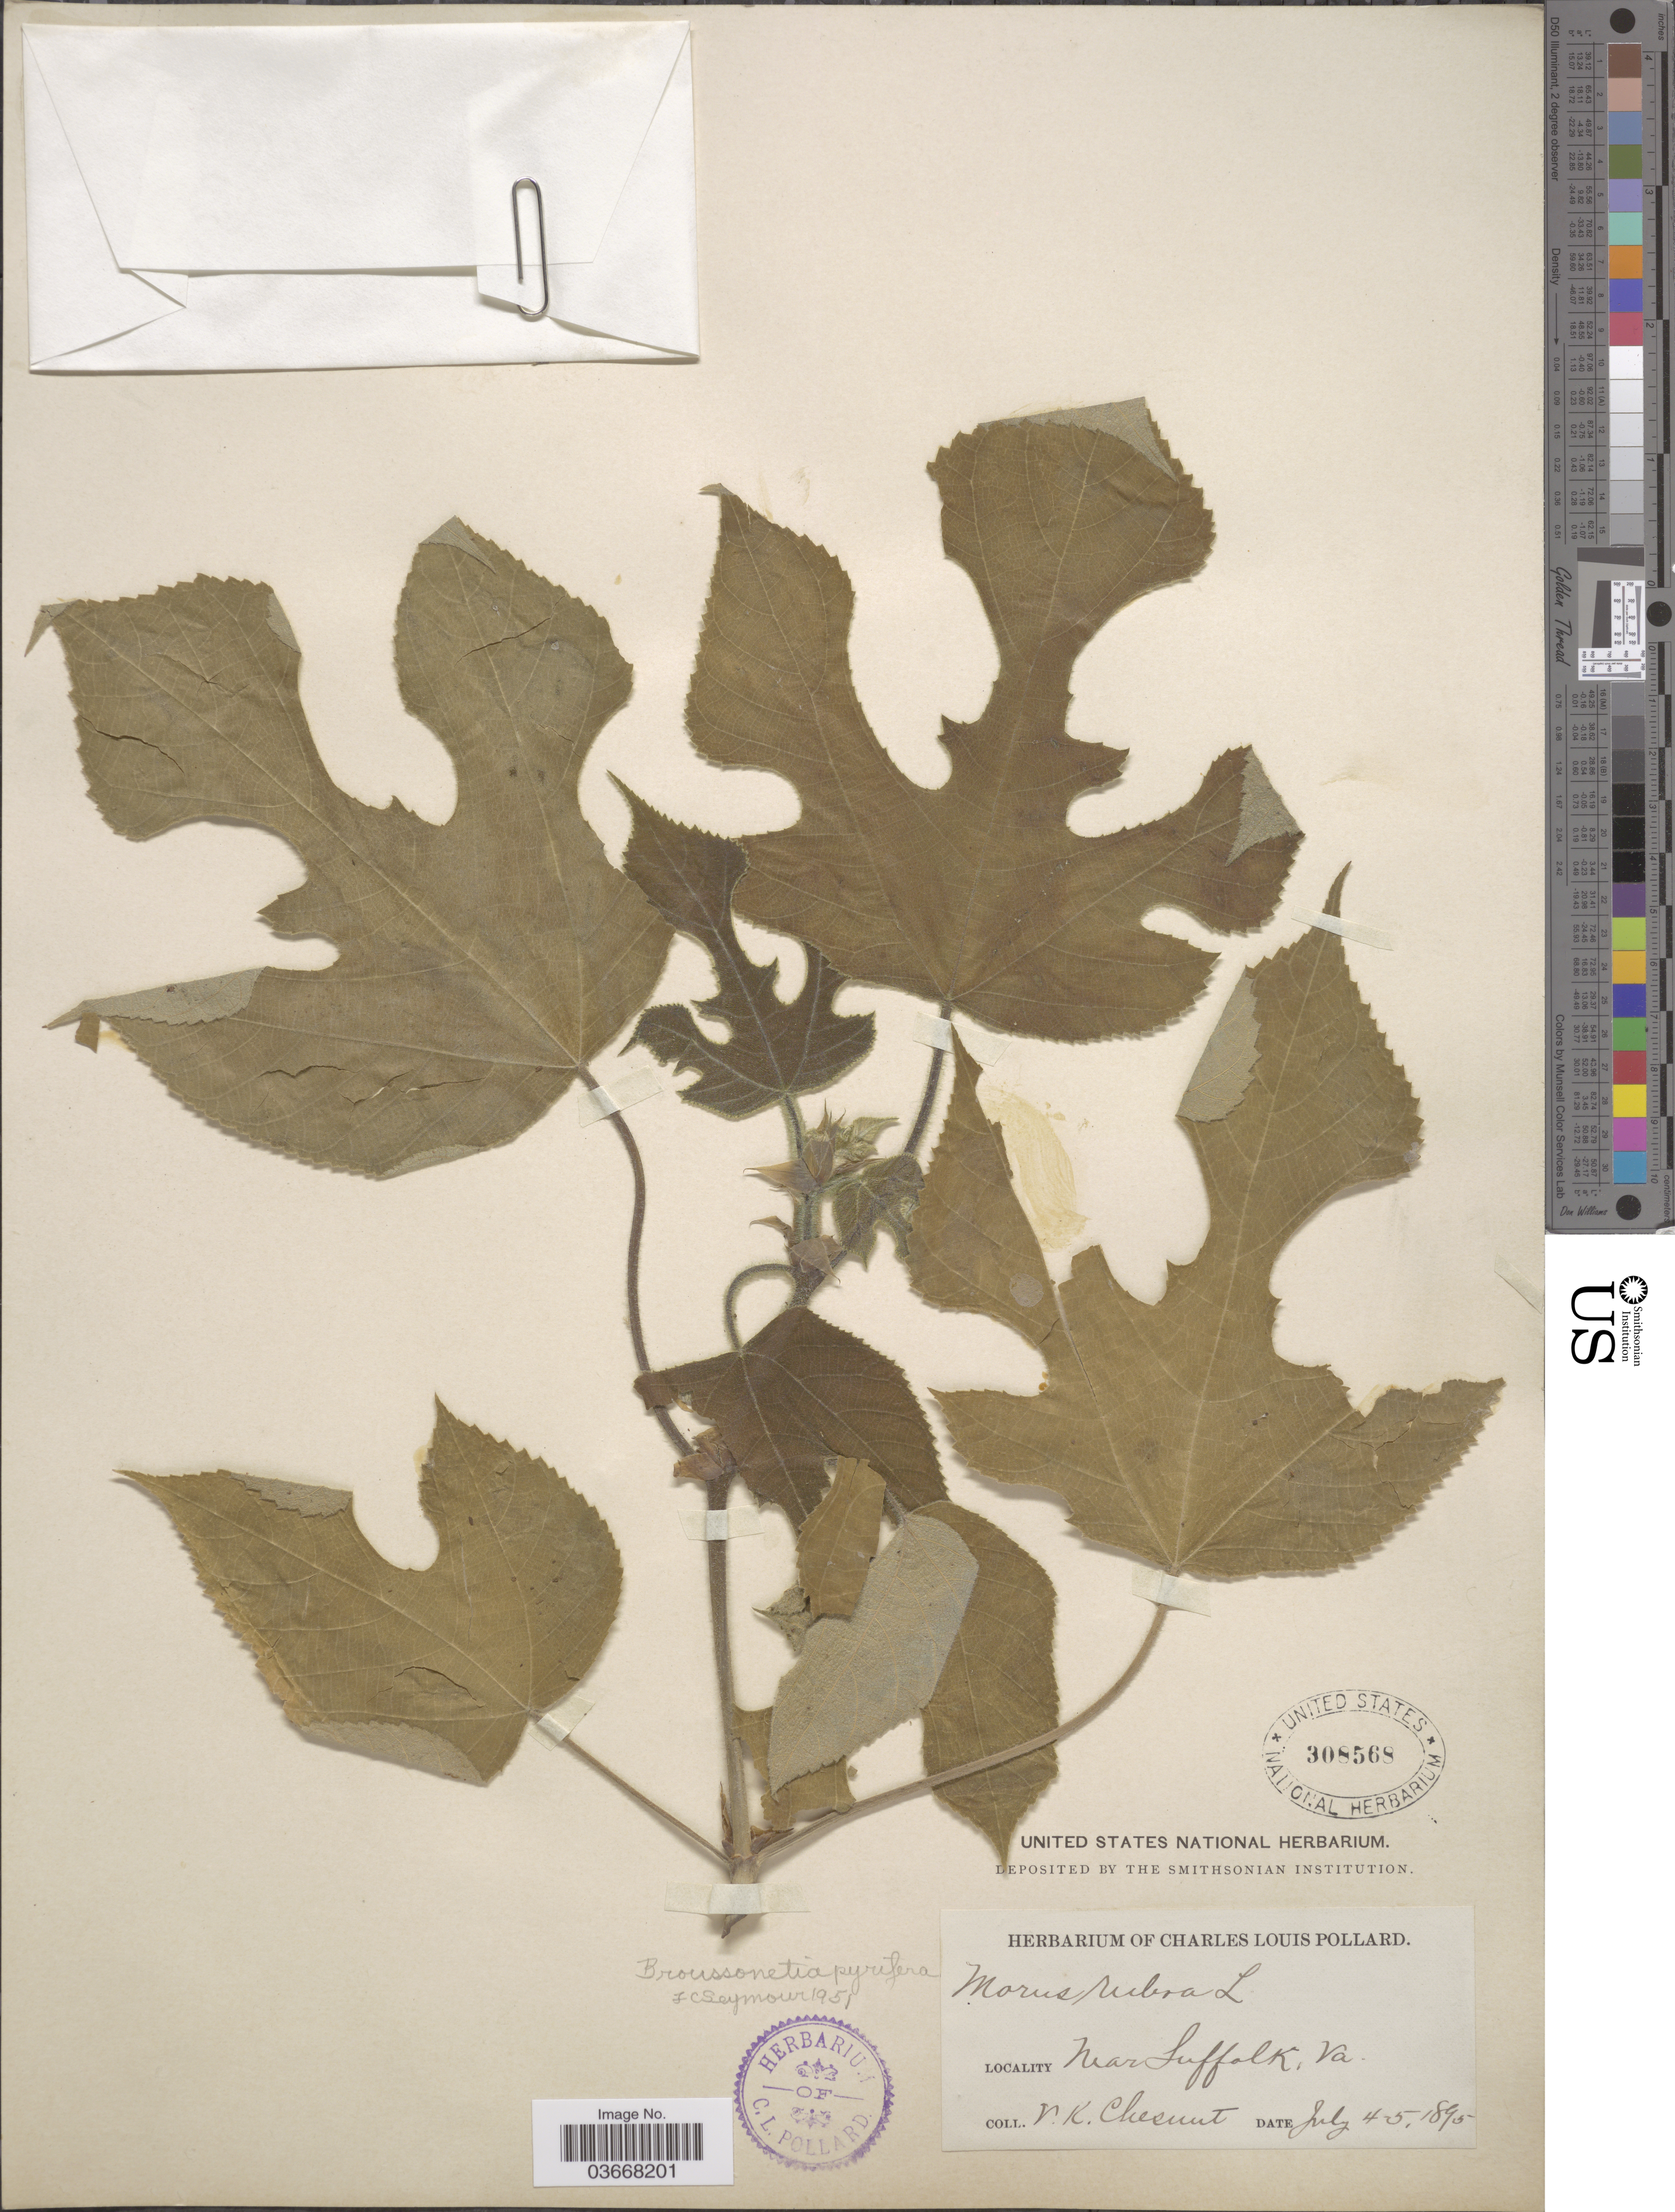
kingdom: Plantae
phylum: Tracheophyta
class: Magnoliopsida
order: Rosales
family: Moraceae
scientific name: Broussoneta papyrifera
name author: (L.) L'Hér. ex Vent.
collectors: V. Chesnut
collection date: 1895-07-04/1895-07-05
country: United States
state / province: Virginia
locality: Near Suffolk.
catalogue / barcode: US 308568